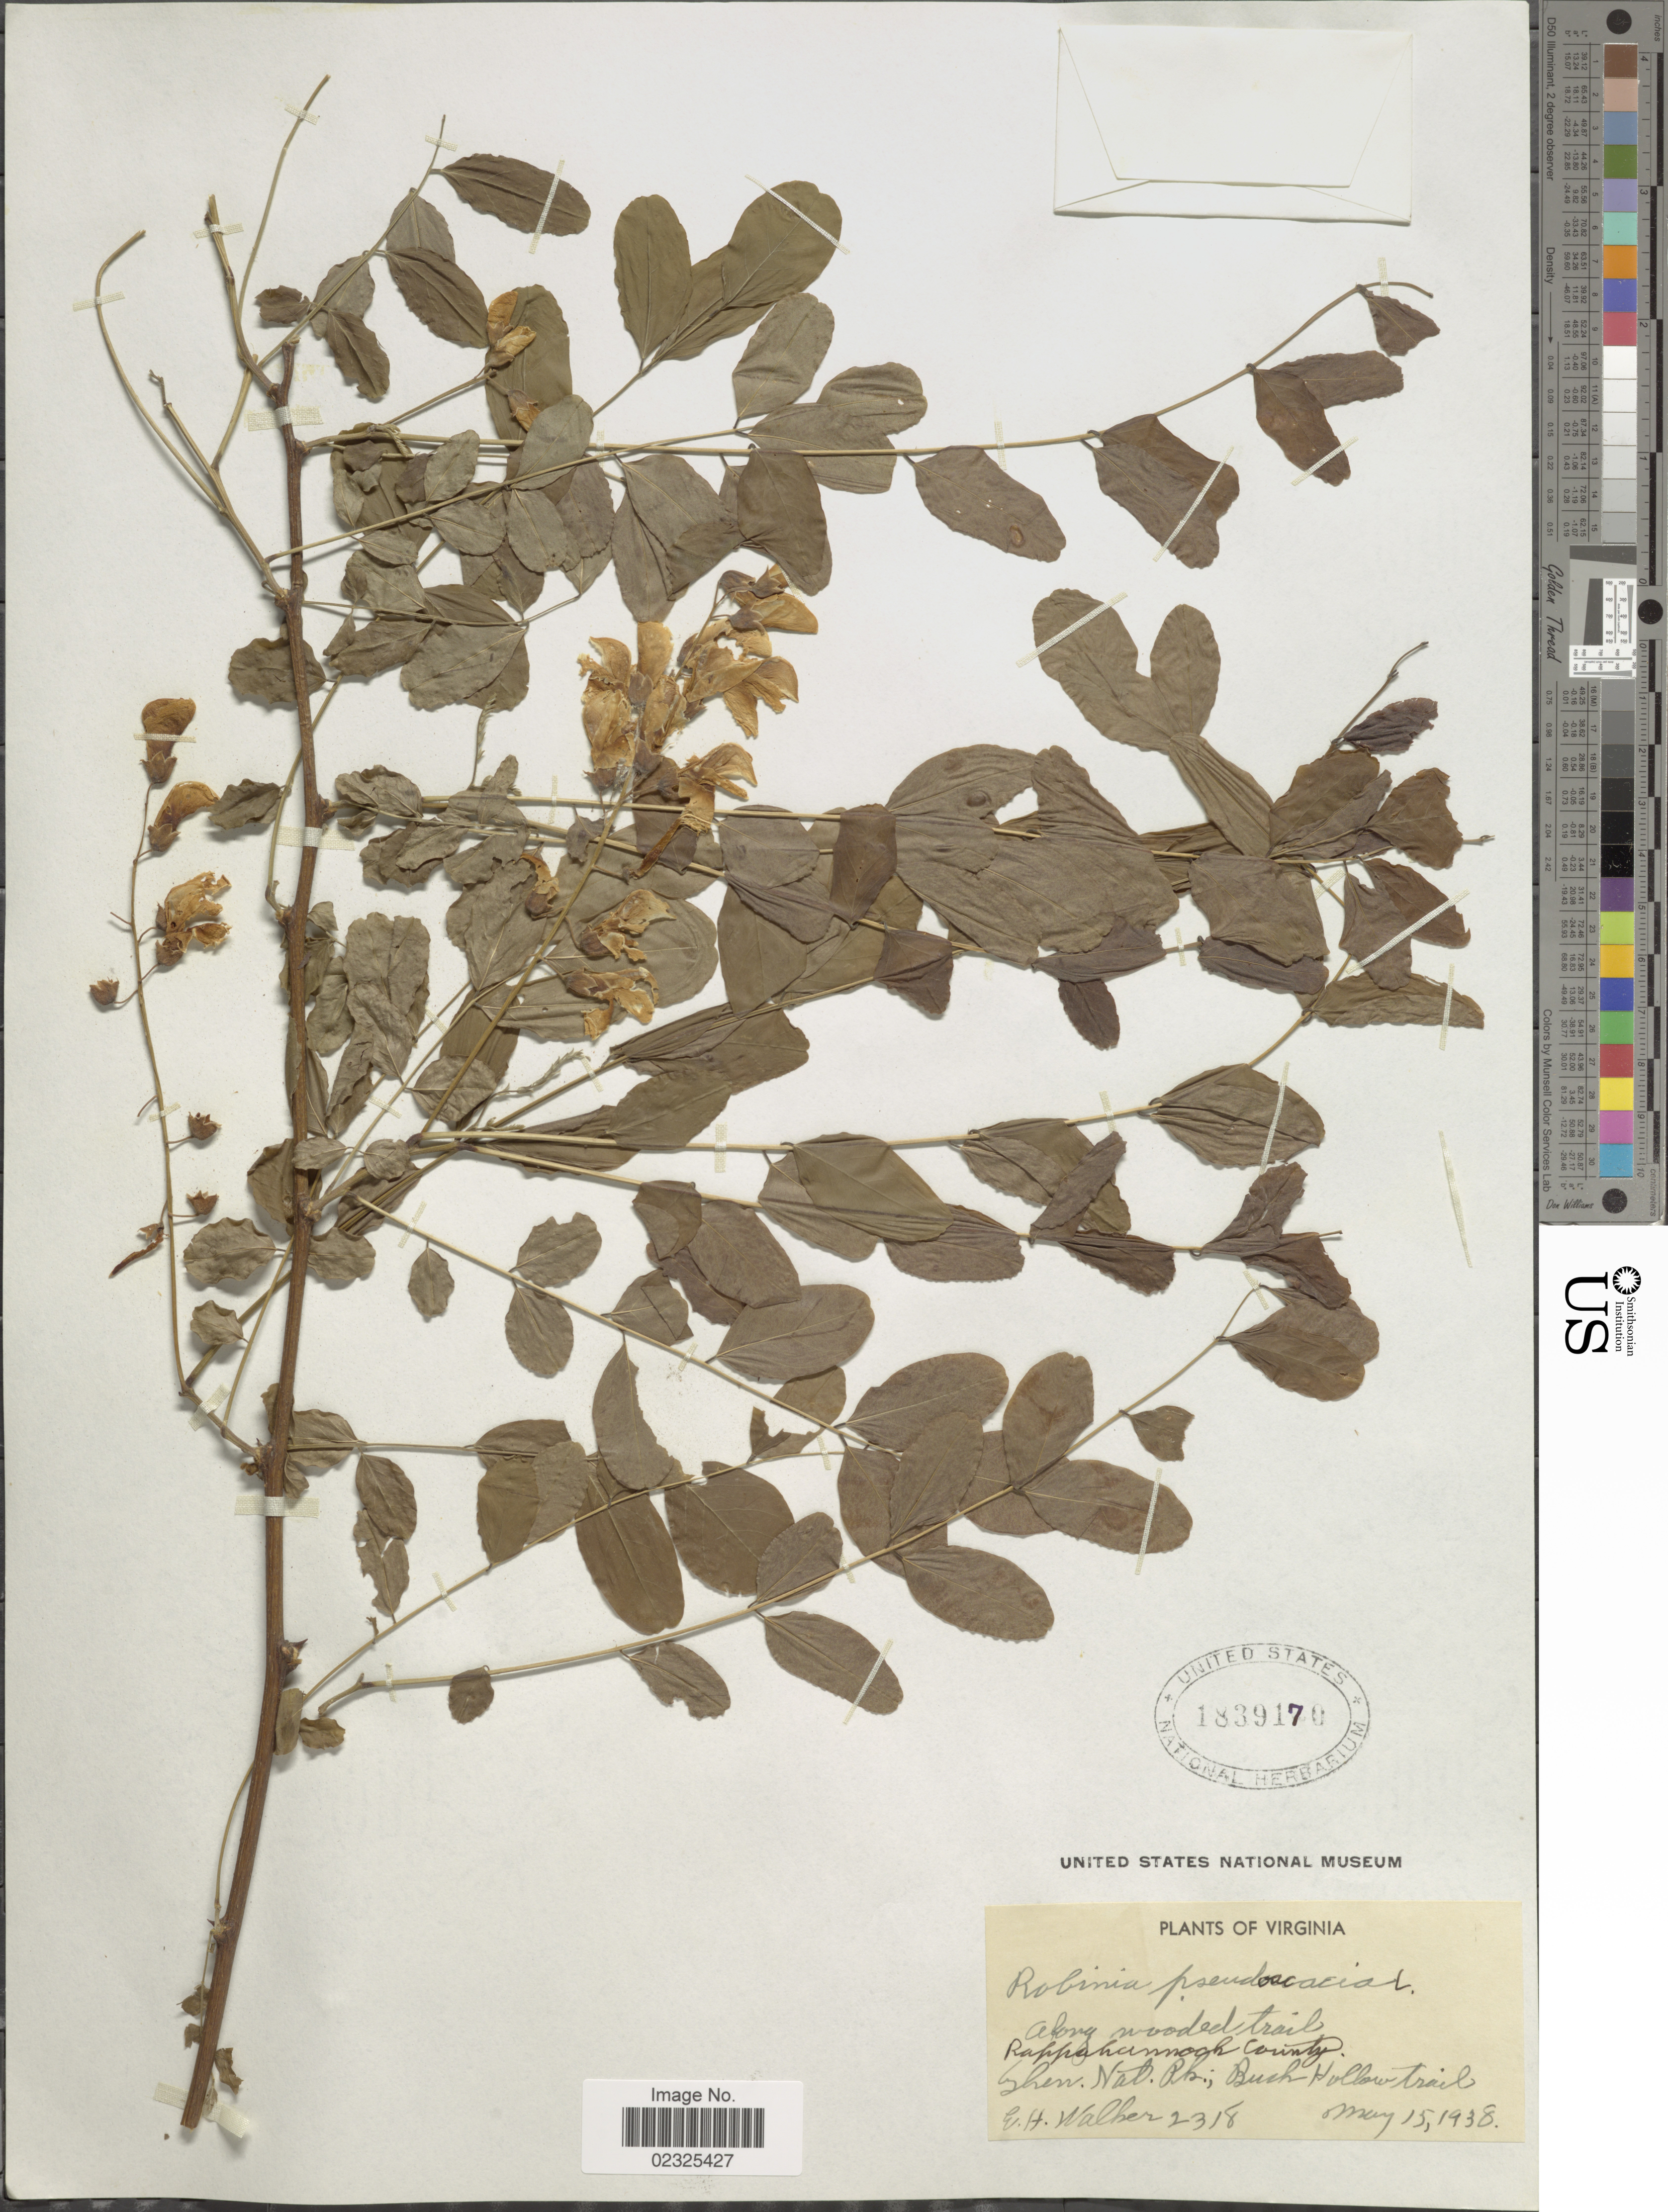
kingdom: Plantae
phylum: Tracheophyta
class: Magnoliopsida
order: Fabales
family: Fabaceae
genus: Robinia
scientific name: Robinia pseudoacacia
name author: L.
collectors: E. H. Walker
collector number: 2318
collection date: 1938-05-15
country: United States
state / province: Virginia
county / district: Rappahannock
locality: Along wooded trail, Shenandoah Nat. Pk.; Buck Hollow trail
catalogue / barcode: US 1839170